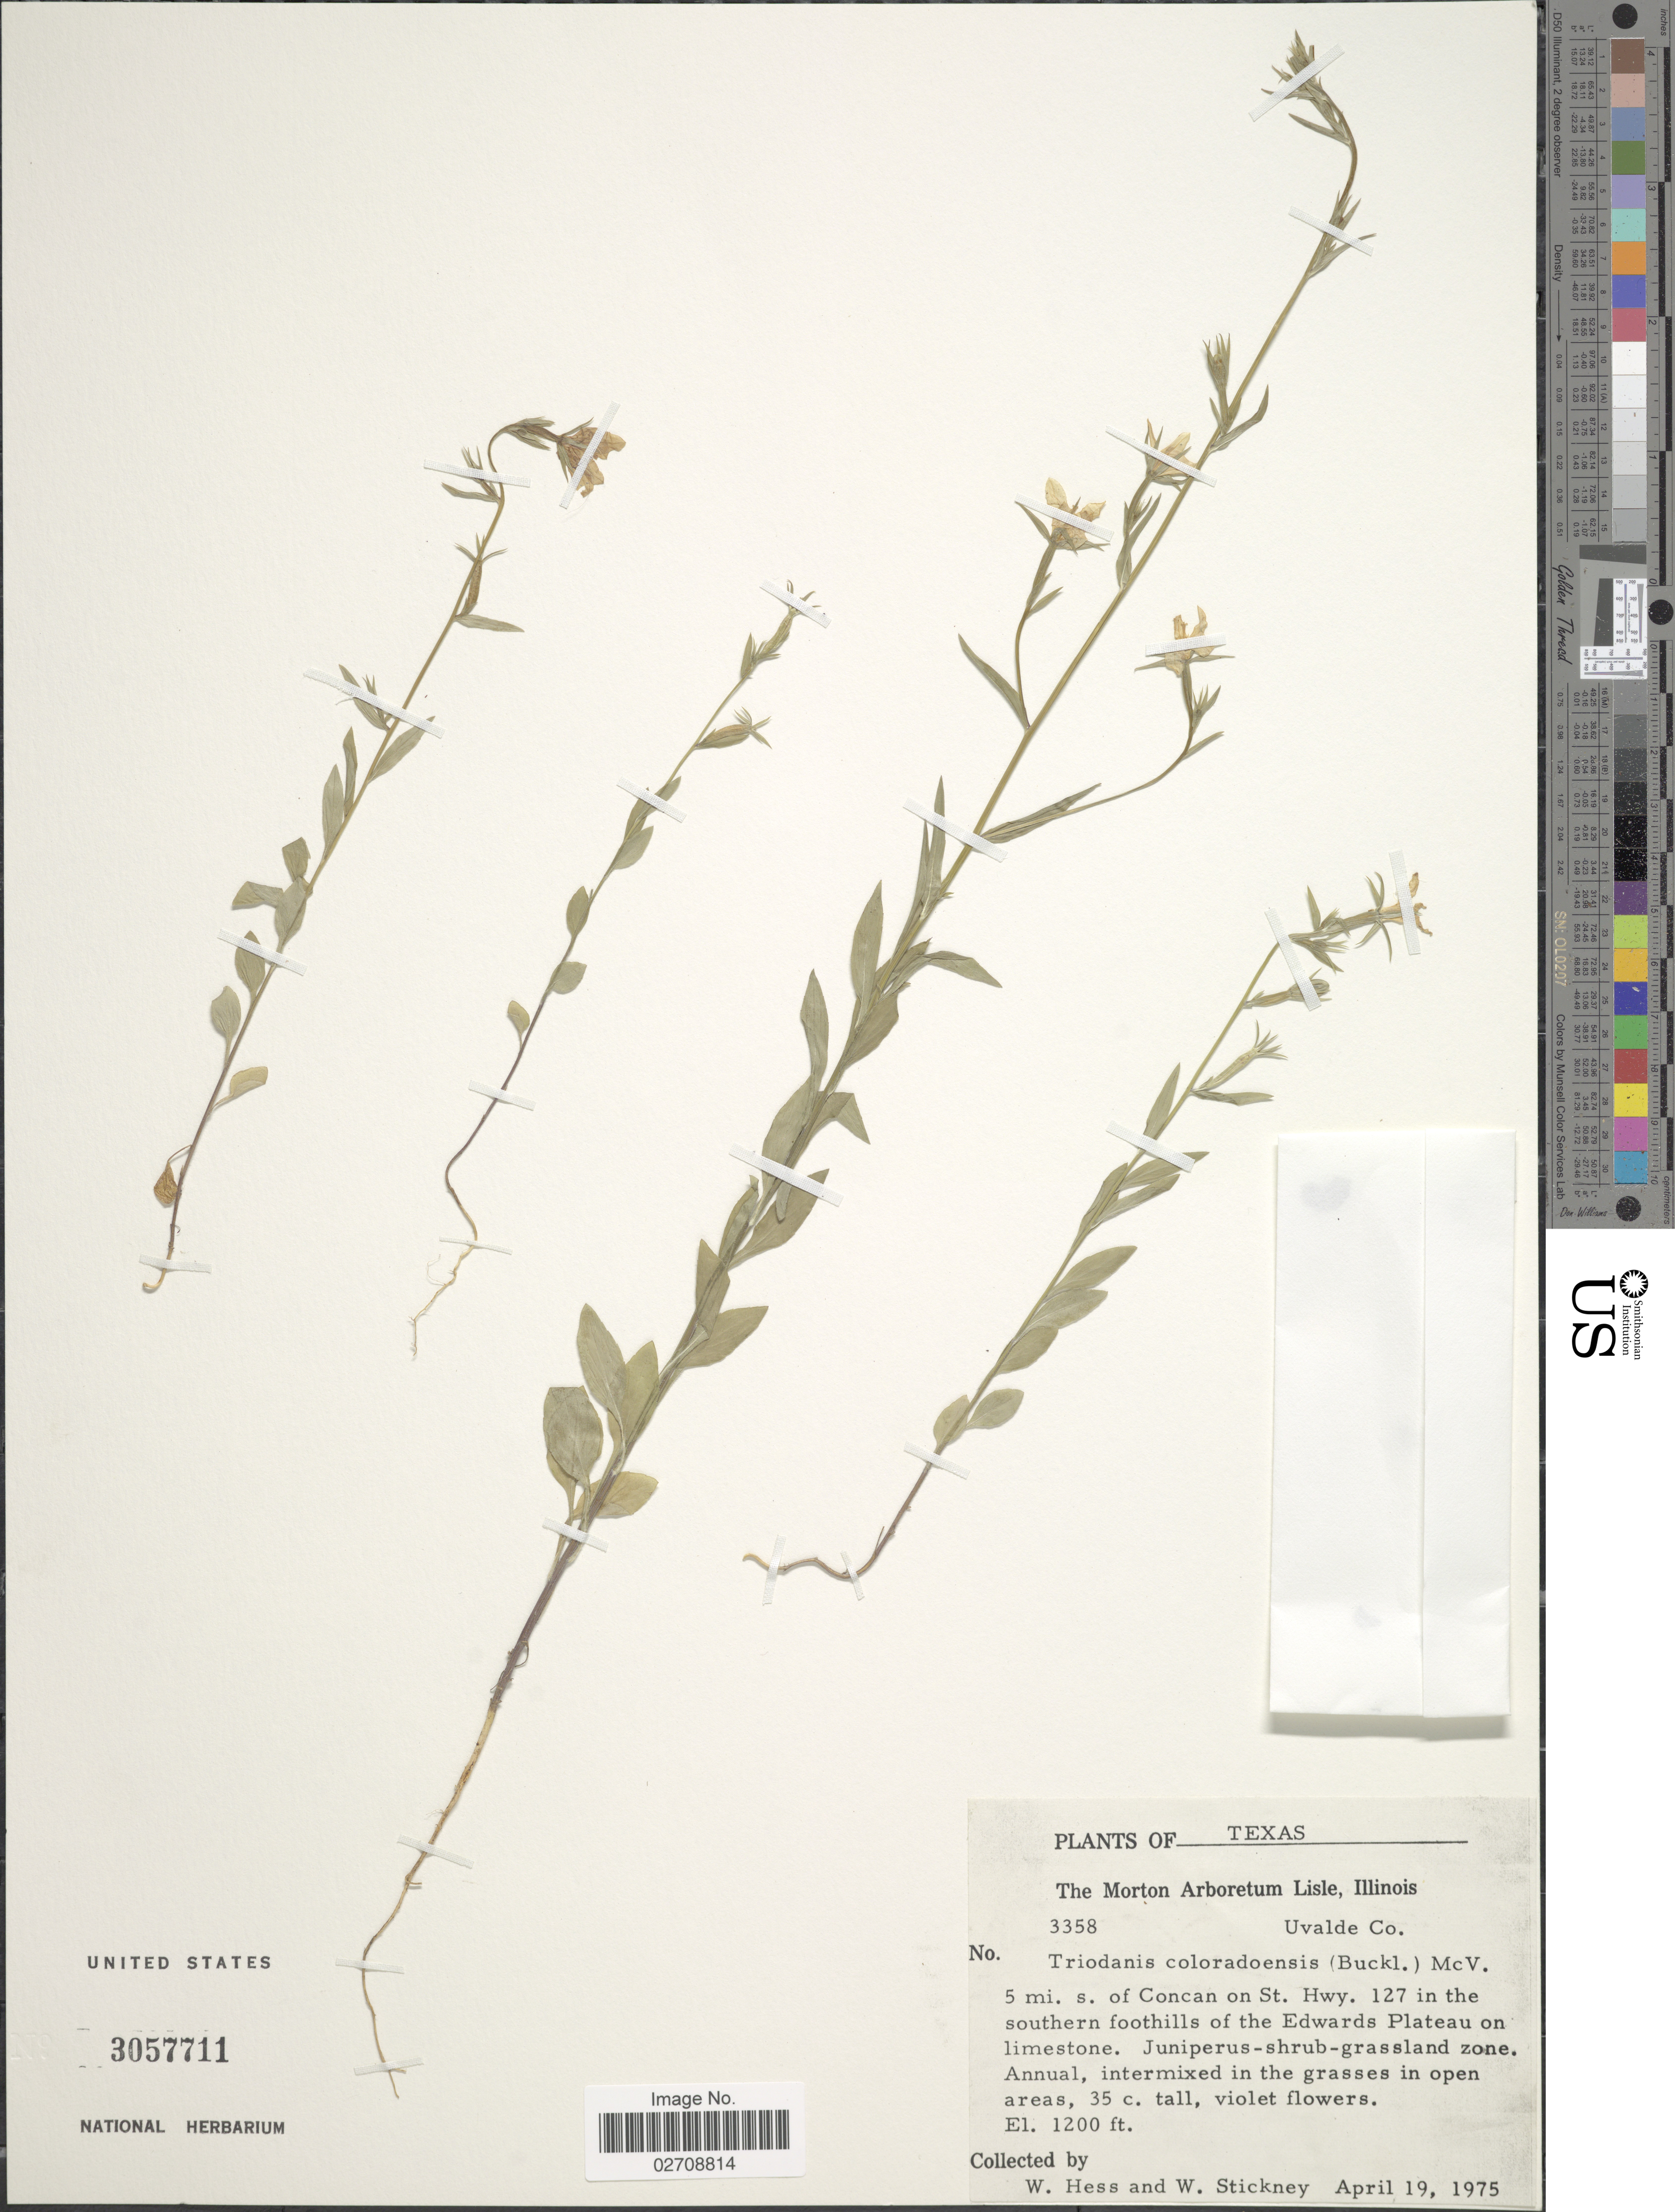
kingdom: Plantae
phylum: Tracheophyta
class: Magnoliopsida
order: Asterales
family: Campanulaceae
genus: Triodanis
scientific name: Triodanis coloradoensis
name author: (Buckley) McVaugh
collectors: W. Hess & W. Stickney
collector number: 3358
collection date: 1975-04-19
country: United States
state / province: Texas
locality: Texas, 5 mi. s. of Concan on St. Hwy. 127 in the southern foothills of the Edwards Plateau on limestone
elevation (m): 366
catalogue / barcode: US 3057711